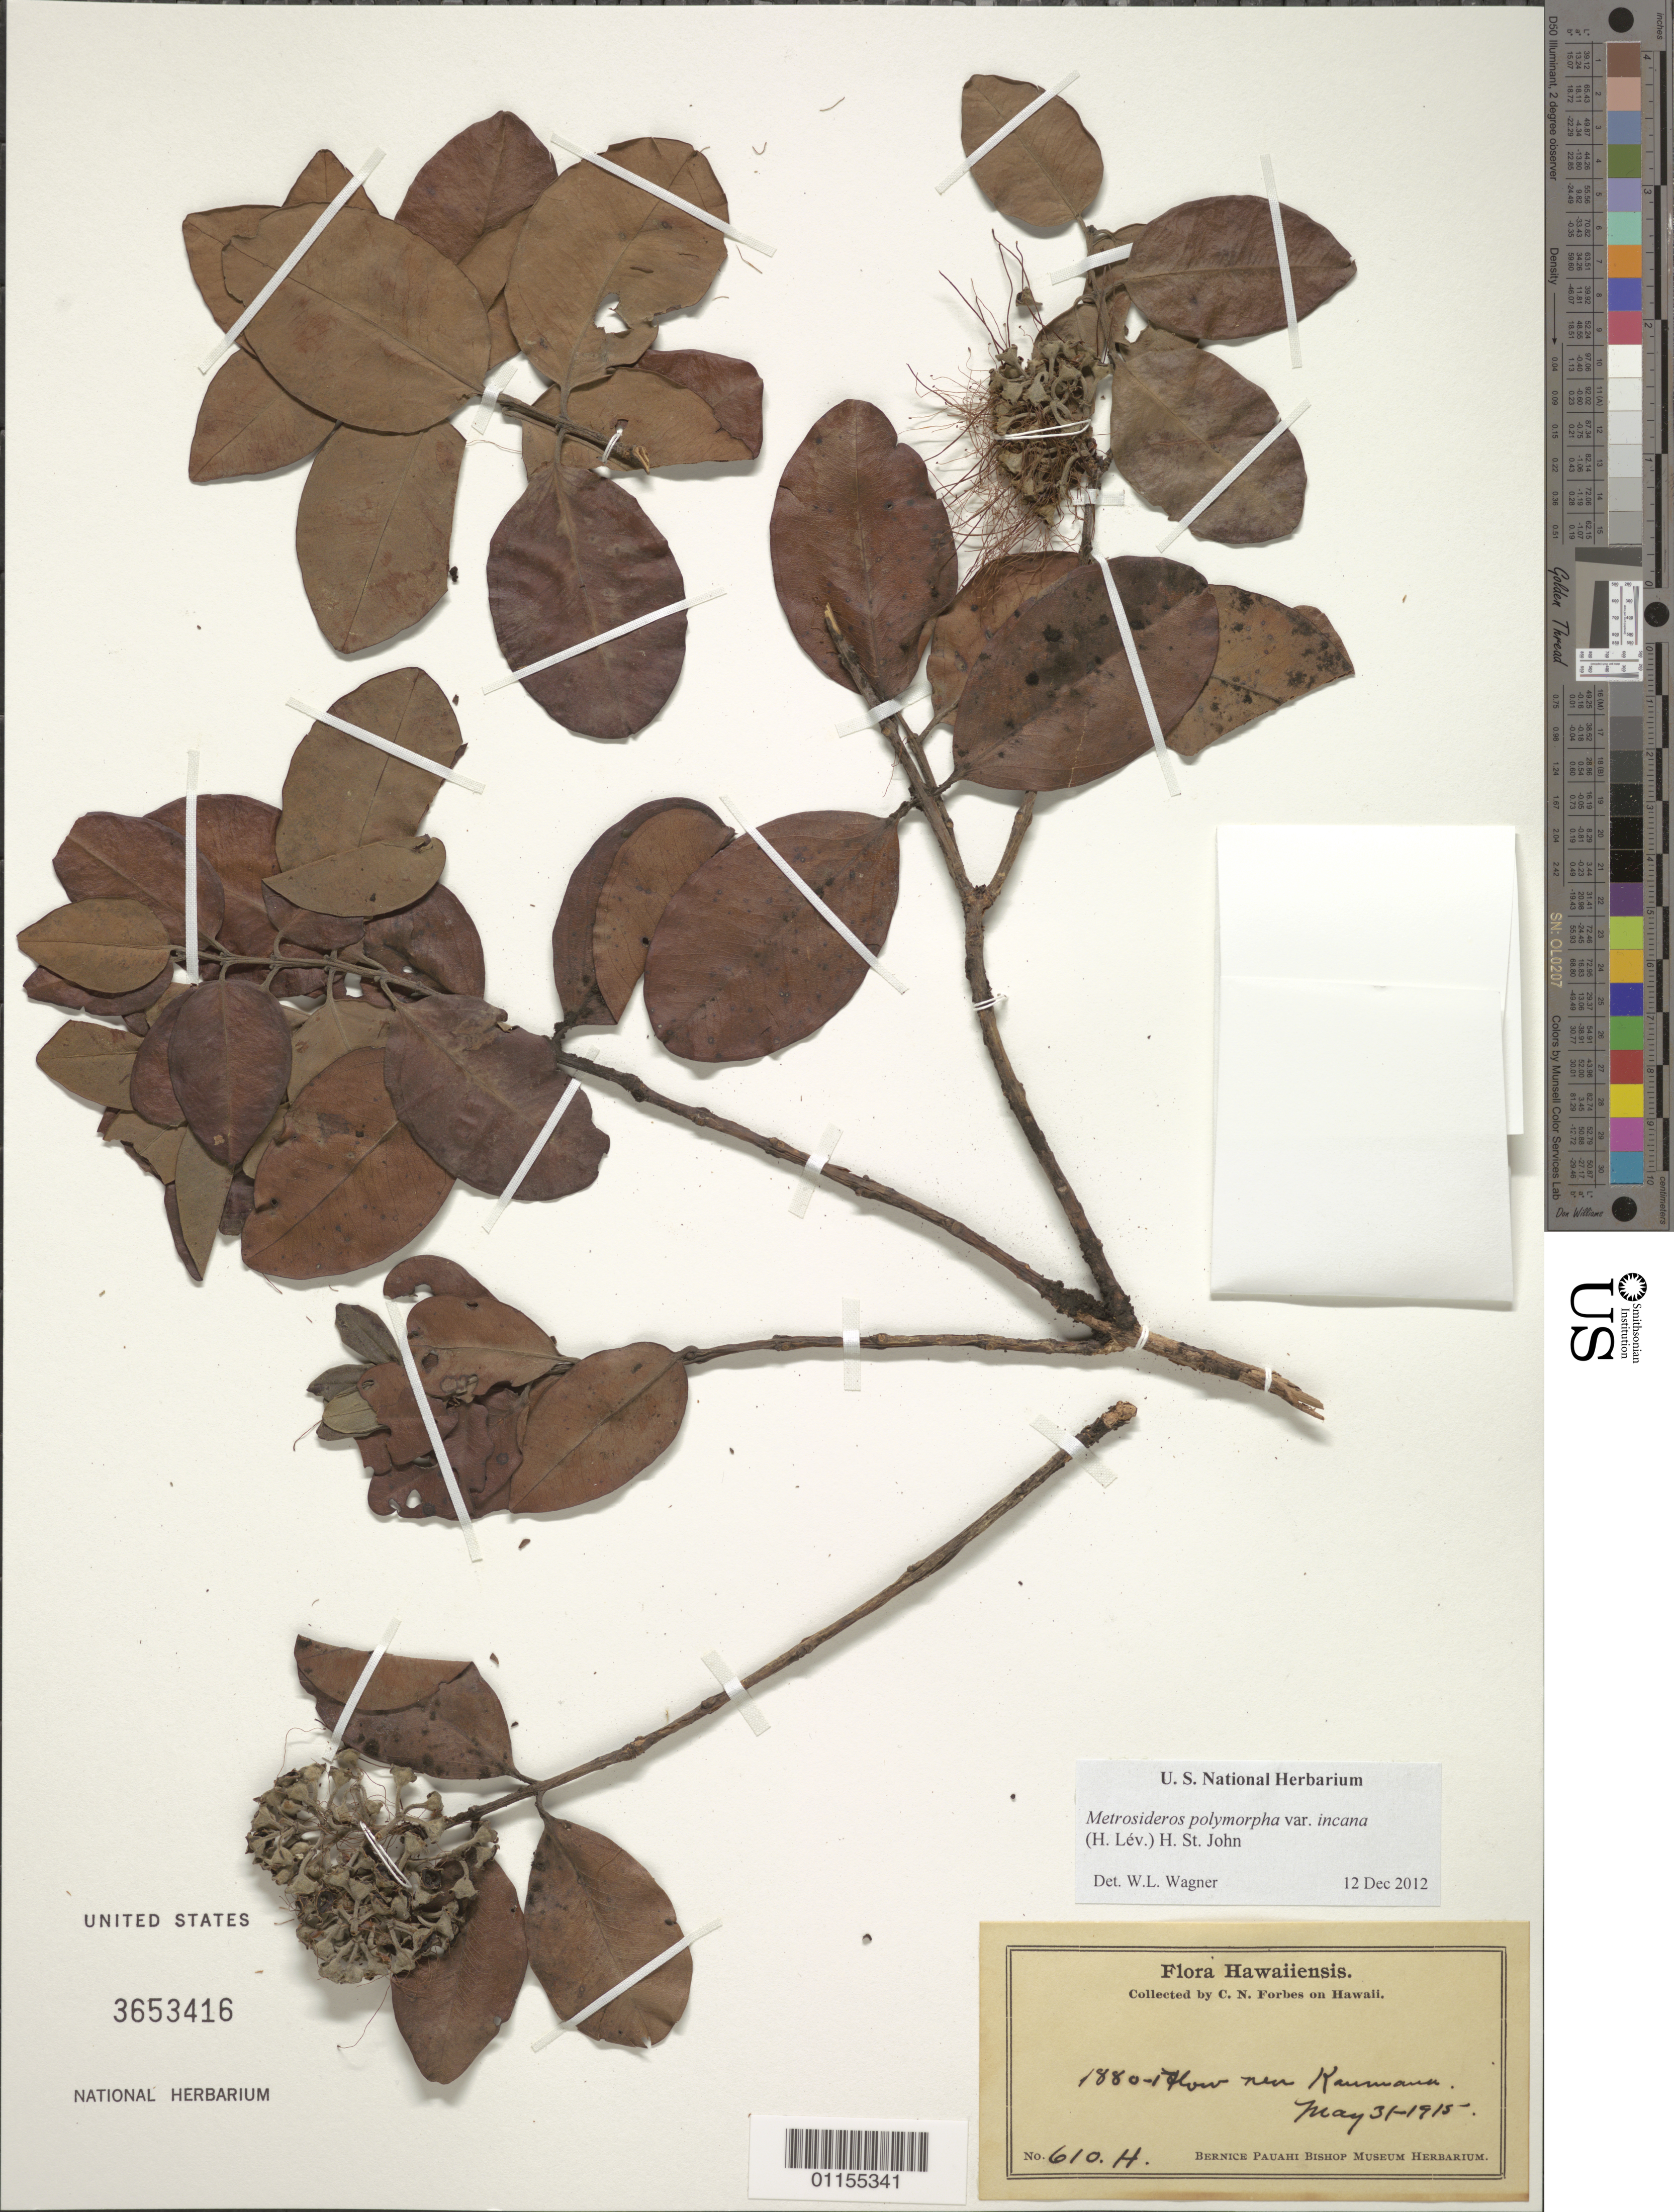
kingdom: Plantae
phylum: Tracheophyta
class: Magnoliopsida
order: Myrtales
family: Myrtaceae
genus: Metrosideros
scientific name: Metrosideros polymorpha var. incana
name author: H. St. John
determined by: Wagner, W. L., (BOT), Smithsonian Institution - National Museum of Natural History (UNITED STATES)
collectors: C. N. Forbes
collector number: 610.H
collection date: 1915-05-31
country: United States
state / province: Hawaii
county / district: Hawaii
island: Hawaii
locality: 1880-1 Flow near Kaumana.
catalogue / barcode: US 3653416